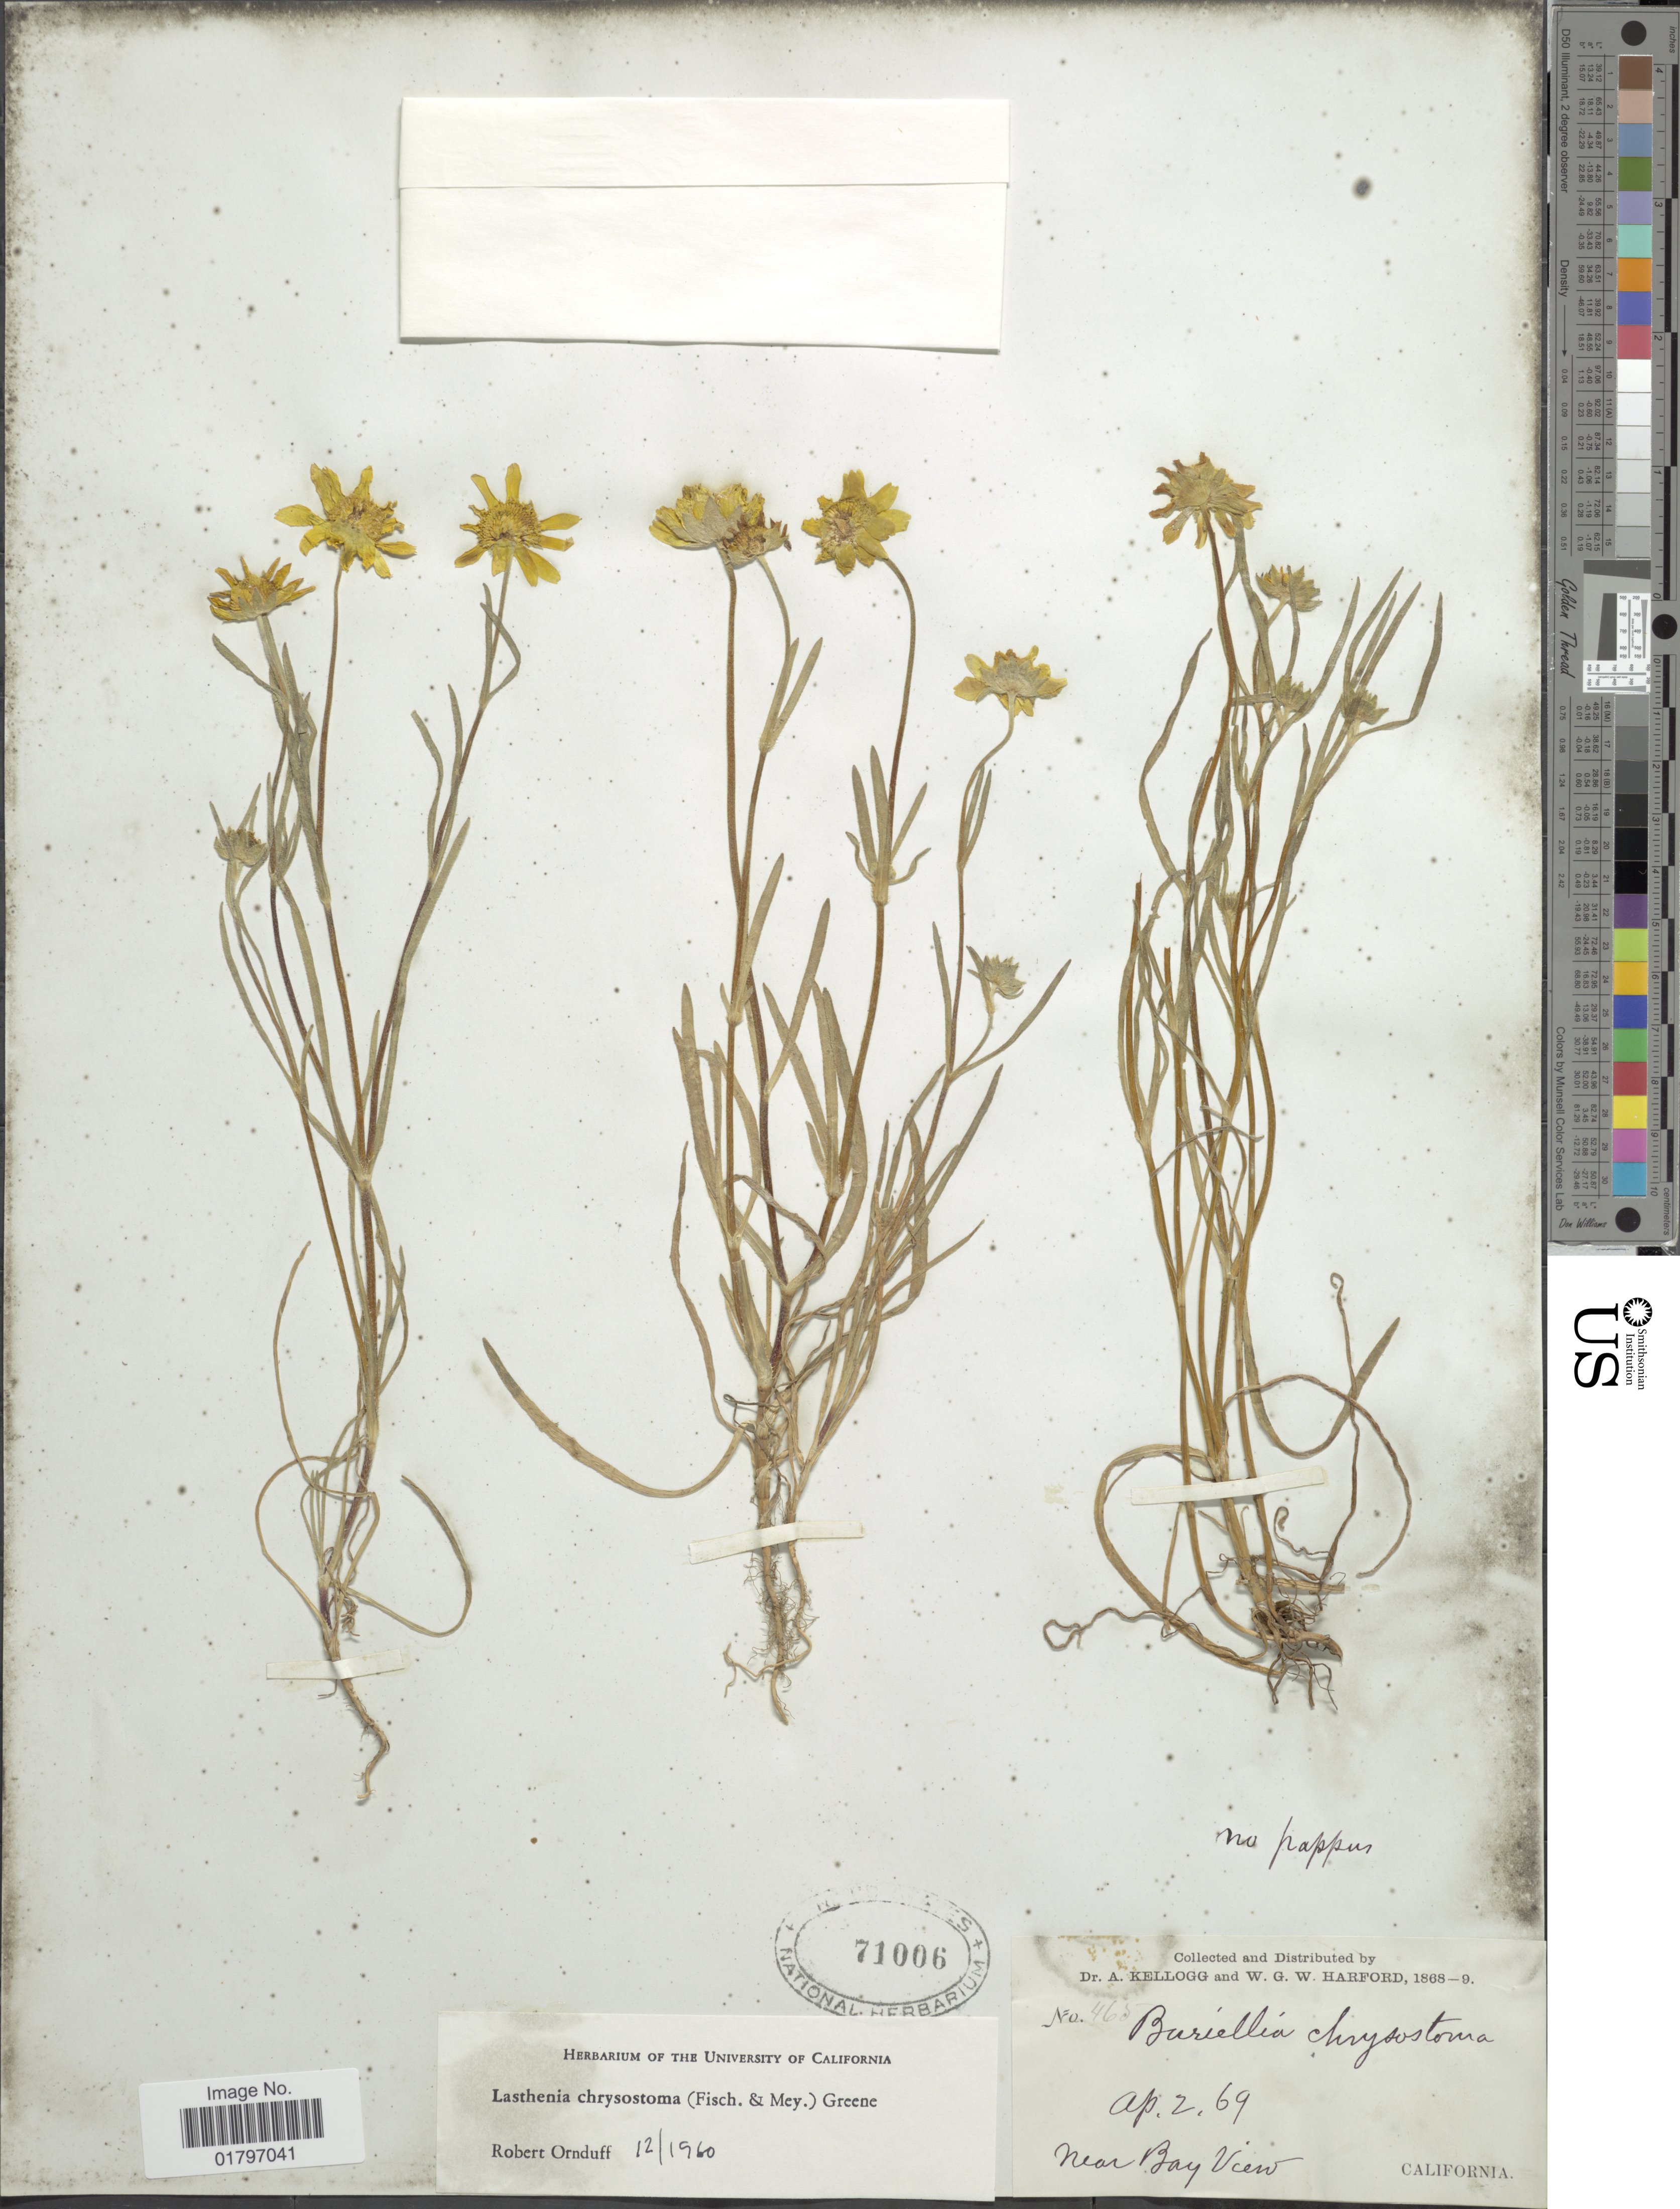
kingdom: Plantae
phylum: Tracheophyta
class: Magnoliopsida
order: Asterales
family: Asteraceae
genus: Lasthenia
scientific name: Lasthenia chrysostoma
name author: (Fisch. & C.A. Mey.) Greene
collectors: A. Kellogg & W. G. W. Harford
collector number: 465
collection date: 1869-04-02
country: United States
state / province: California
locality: Near Bay View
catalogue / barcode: US 71006